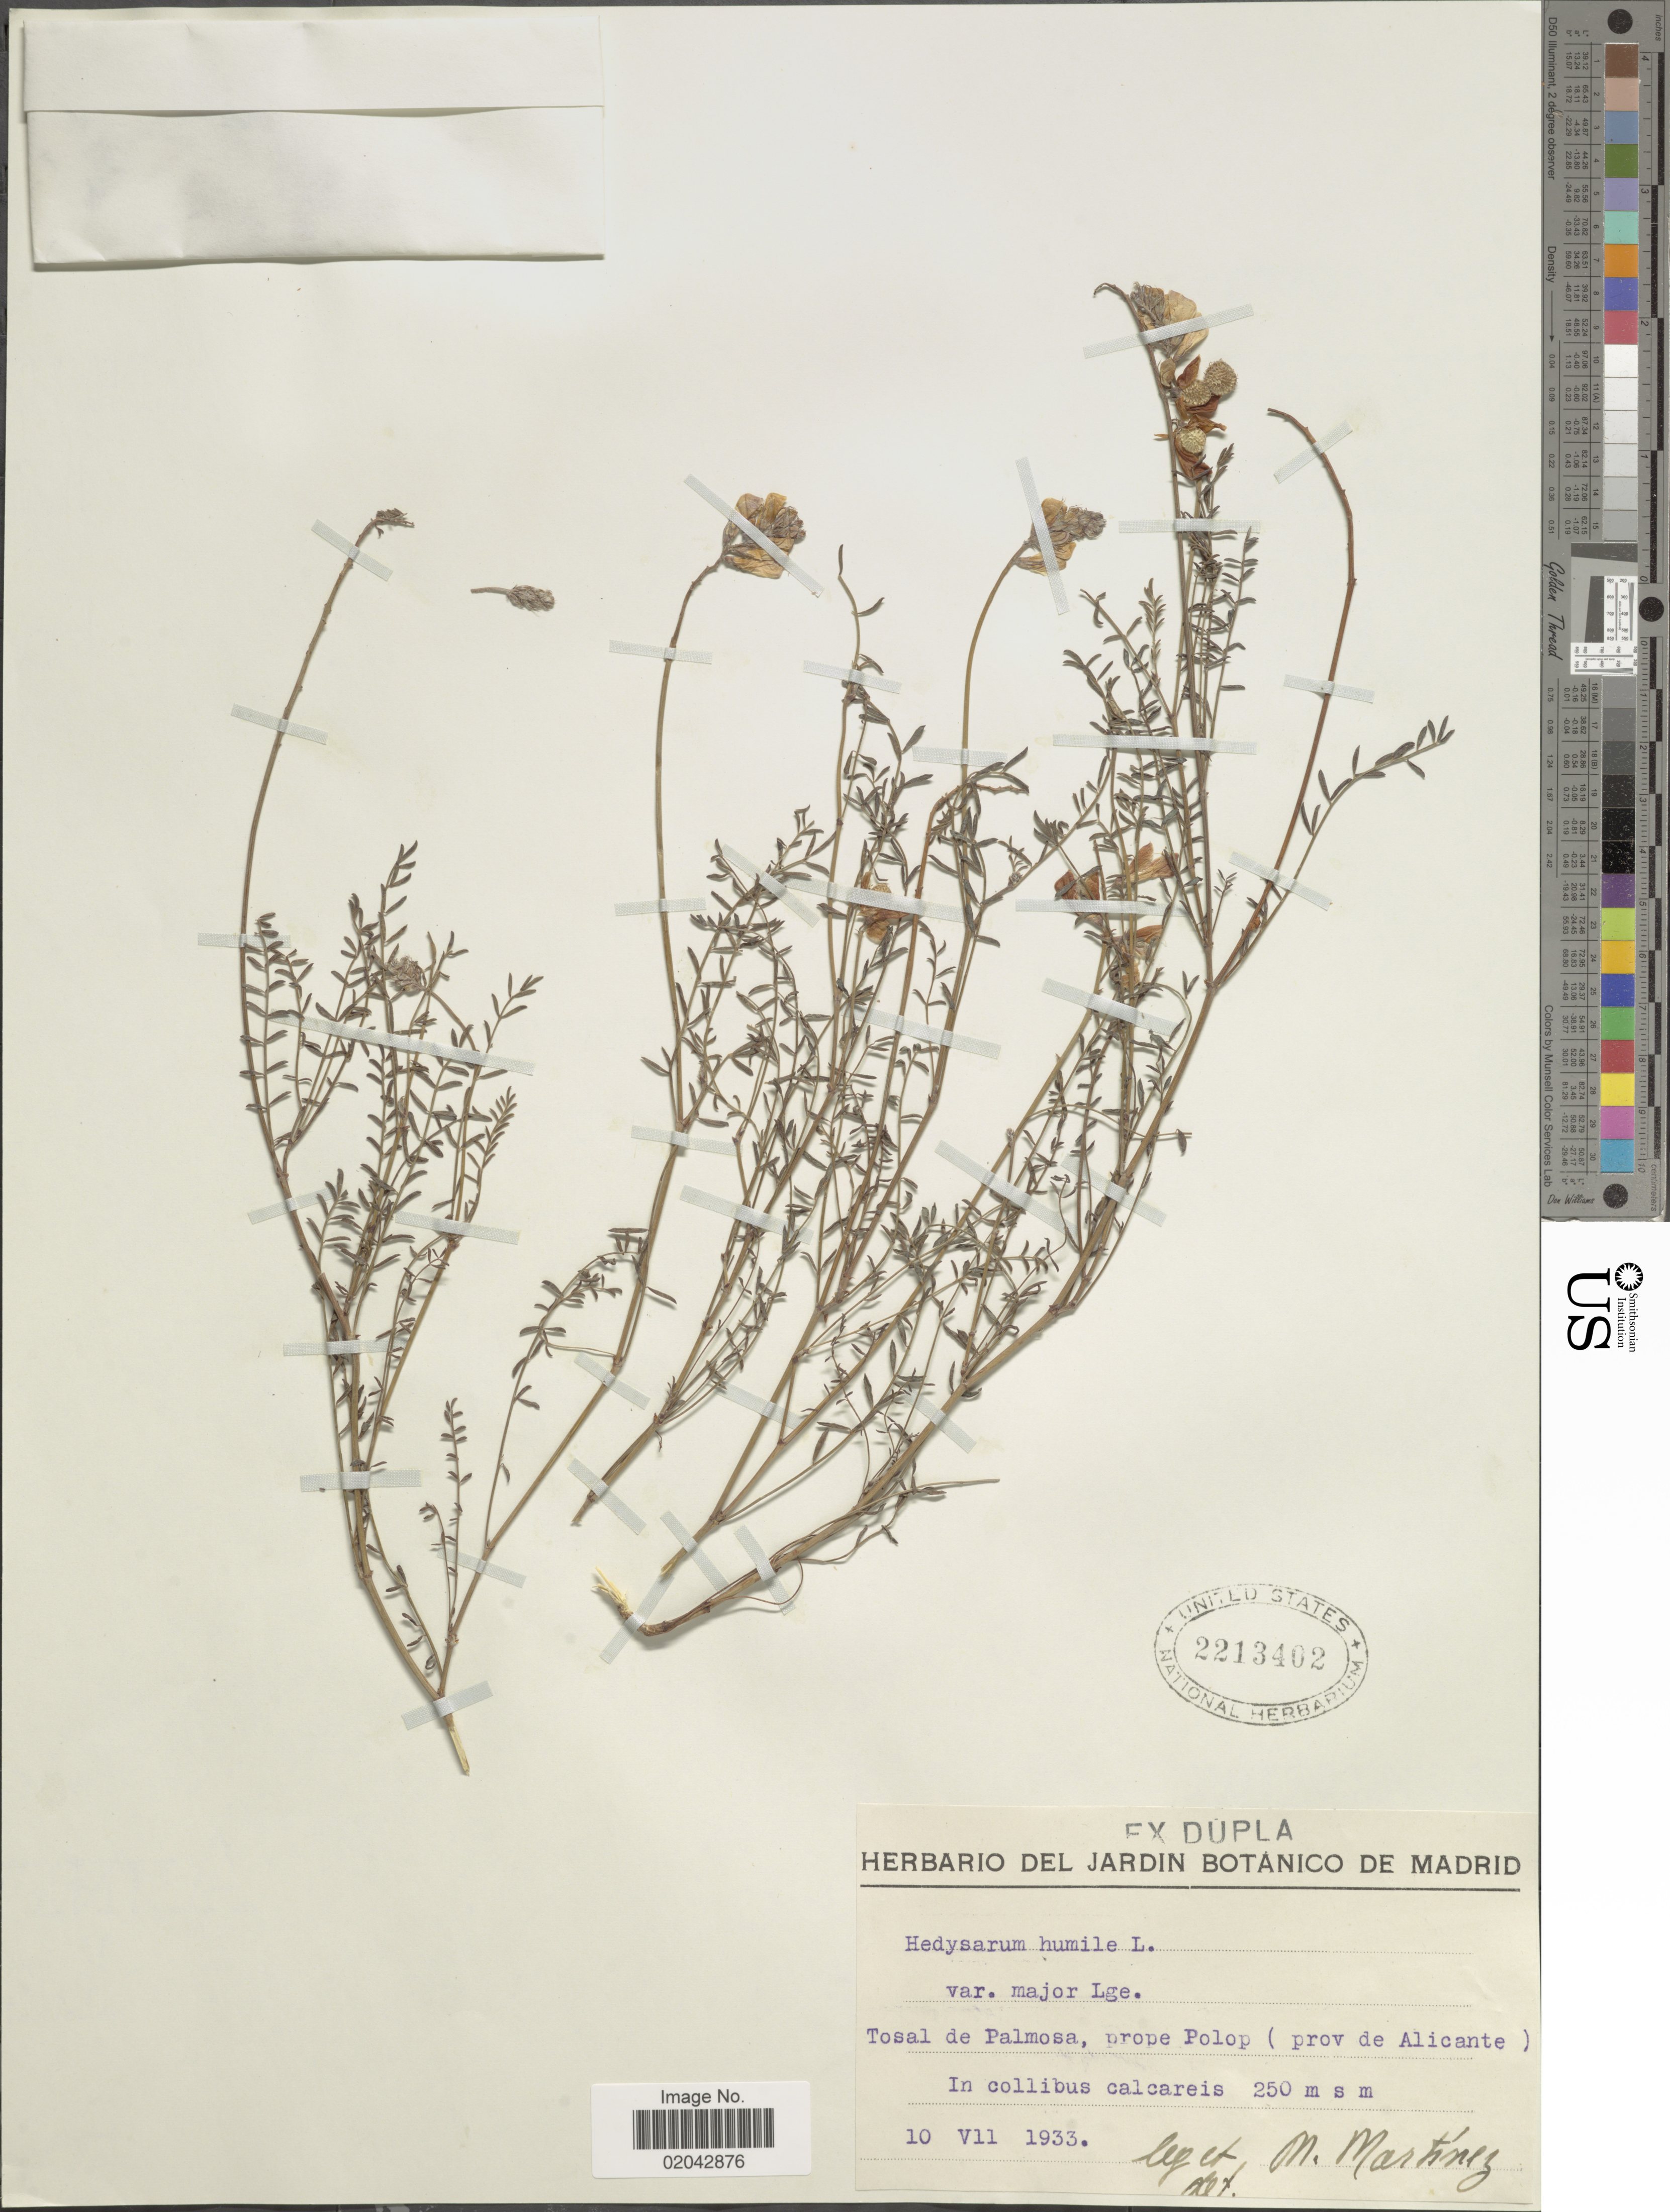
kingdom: Plantae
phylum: Tracheophyta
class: Magnoliopsida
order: Fabales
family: Fabaceae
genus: Hedysarum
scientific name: Hedysarum humile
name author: Loefl.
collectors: M. Martinez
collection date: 1933-07-10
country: Spain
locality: Tosal de Palmosa, prope Polop (prov de Alicante) in collibus calcareis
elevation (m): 250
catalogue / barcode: US 2213402